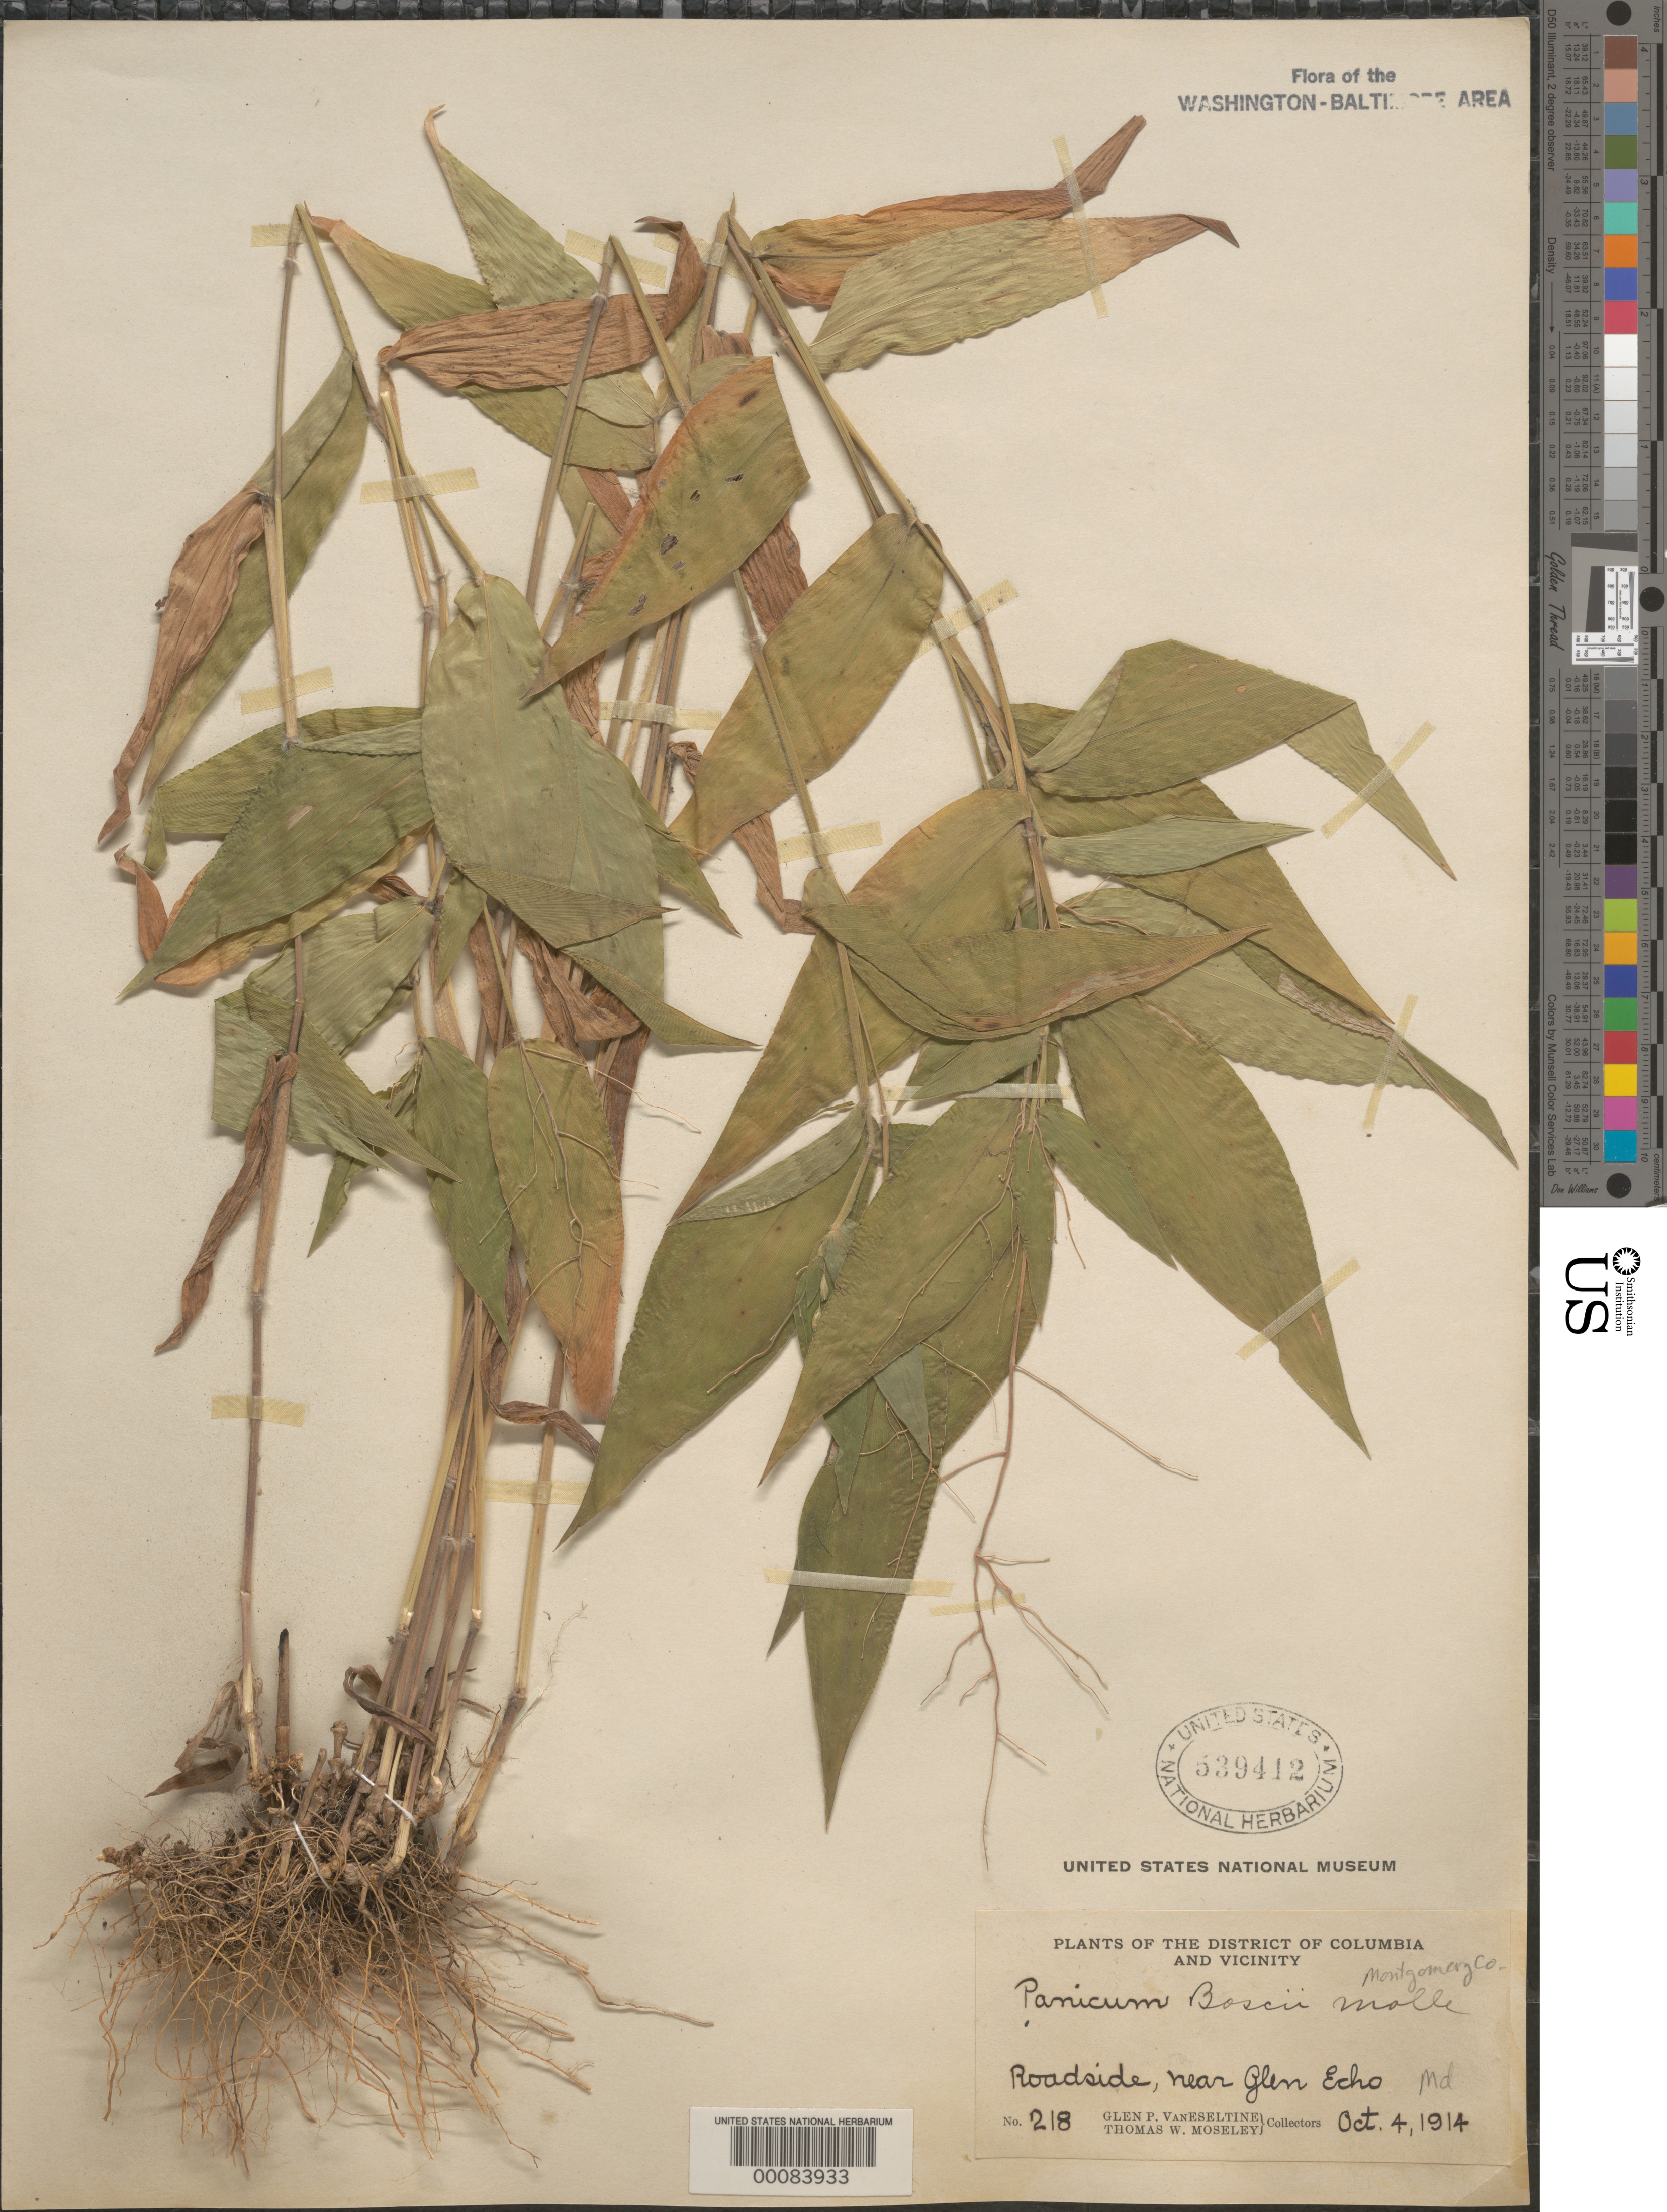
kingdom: Plantae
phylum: Tracheophyta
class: Liliopsida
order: Poales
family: Poaceae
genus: Dichanthelium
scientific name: Dichanthelium boscii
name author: (Poir.) Gould & C.A. Clark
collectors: G. P. Van Eseltine & T. Moseley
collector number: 218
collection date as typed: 04 Oct 1914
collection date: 1914-10-04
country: United States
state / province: Maryland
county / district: Montgomery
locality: Glen Echo C. & O. Canal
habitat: Roadside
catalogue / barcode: US 539412